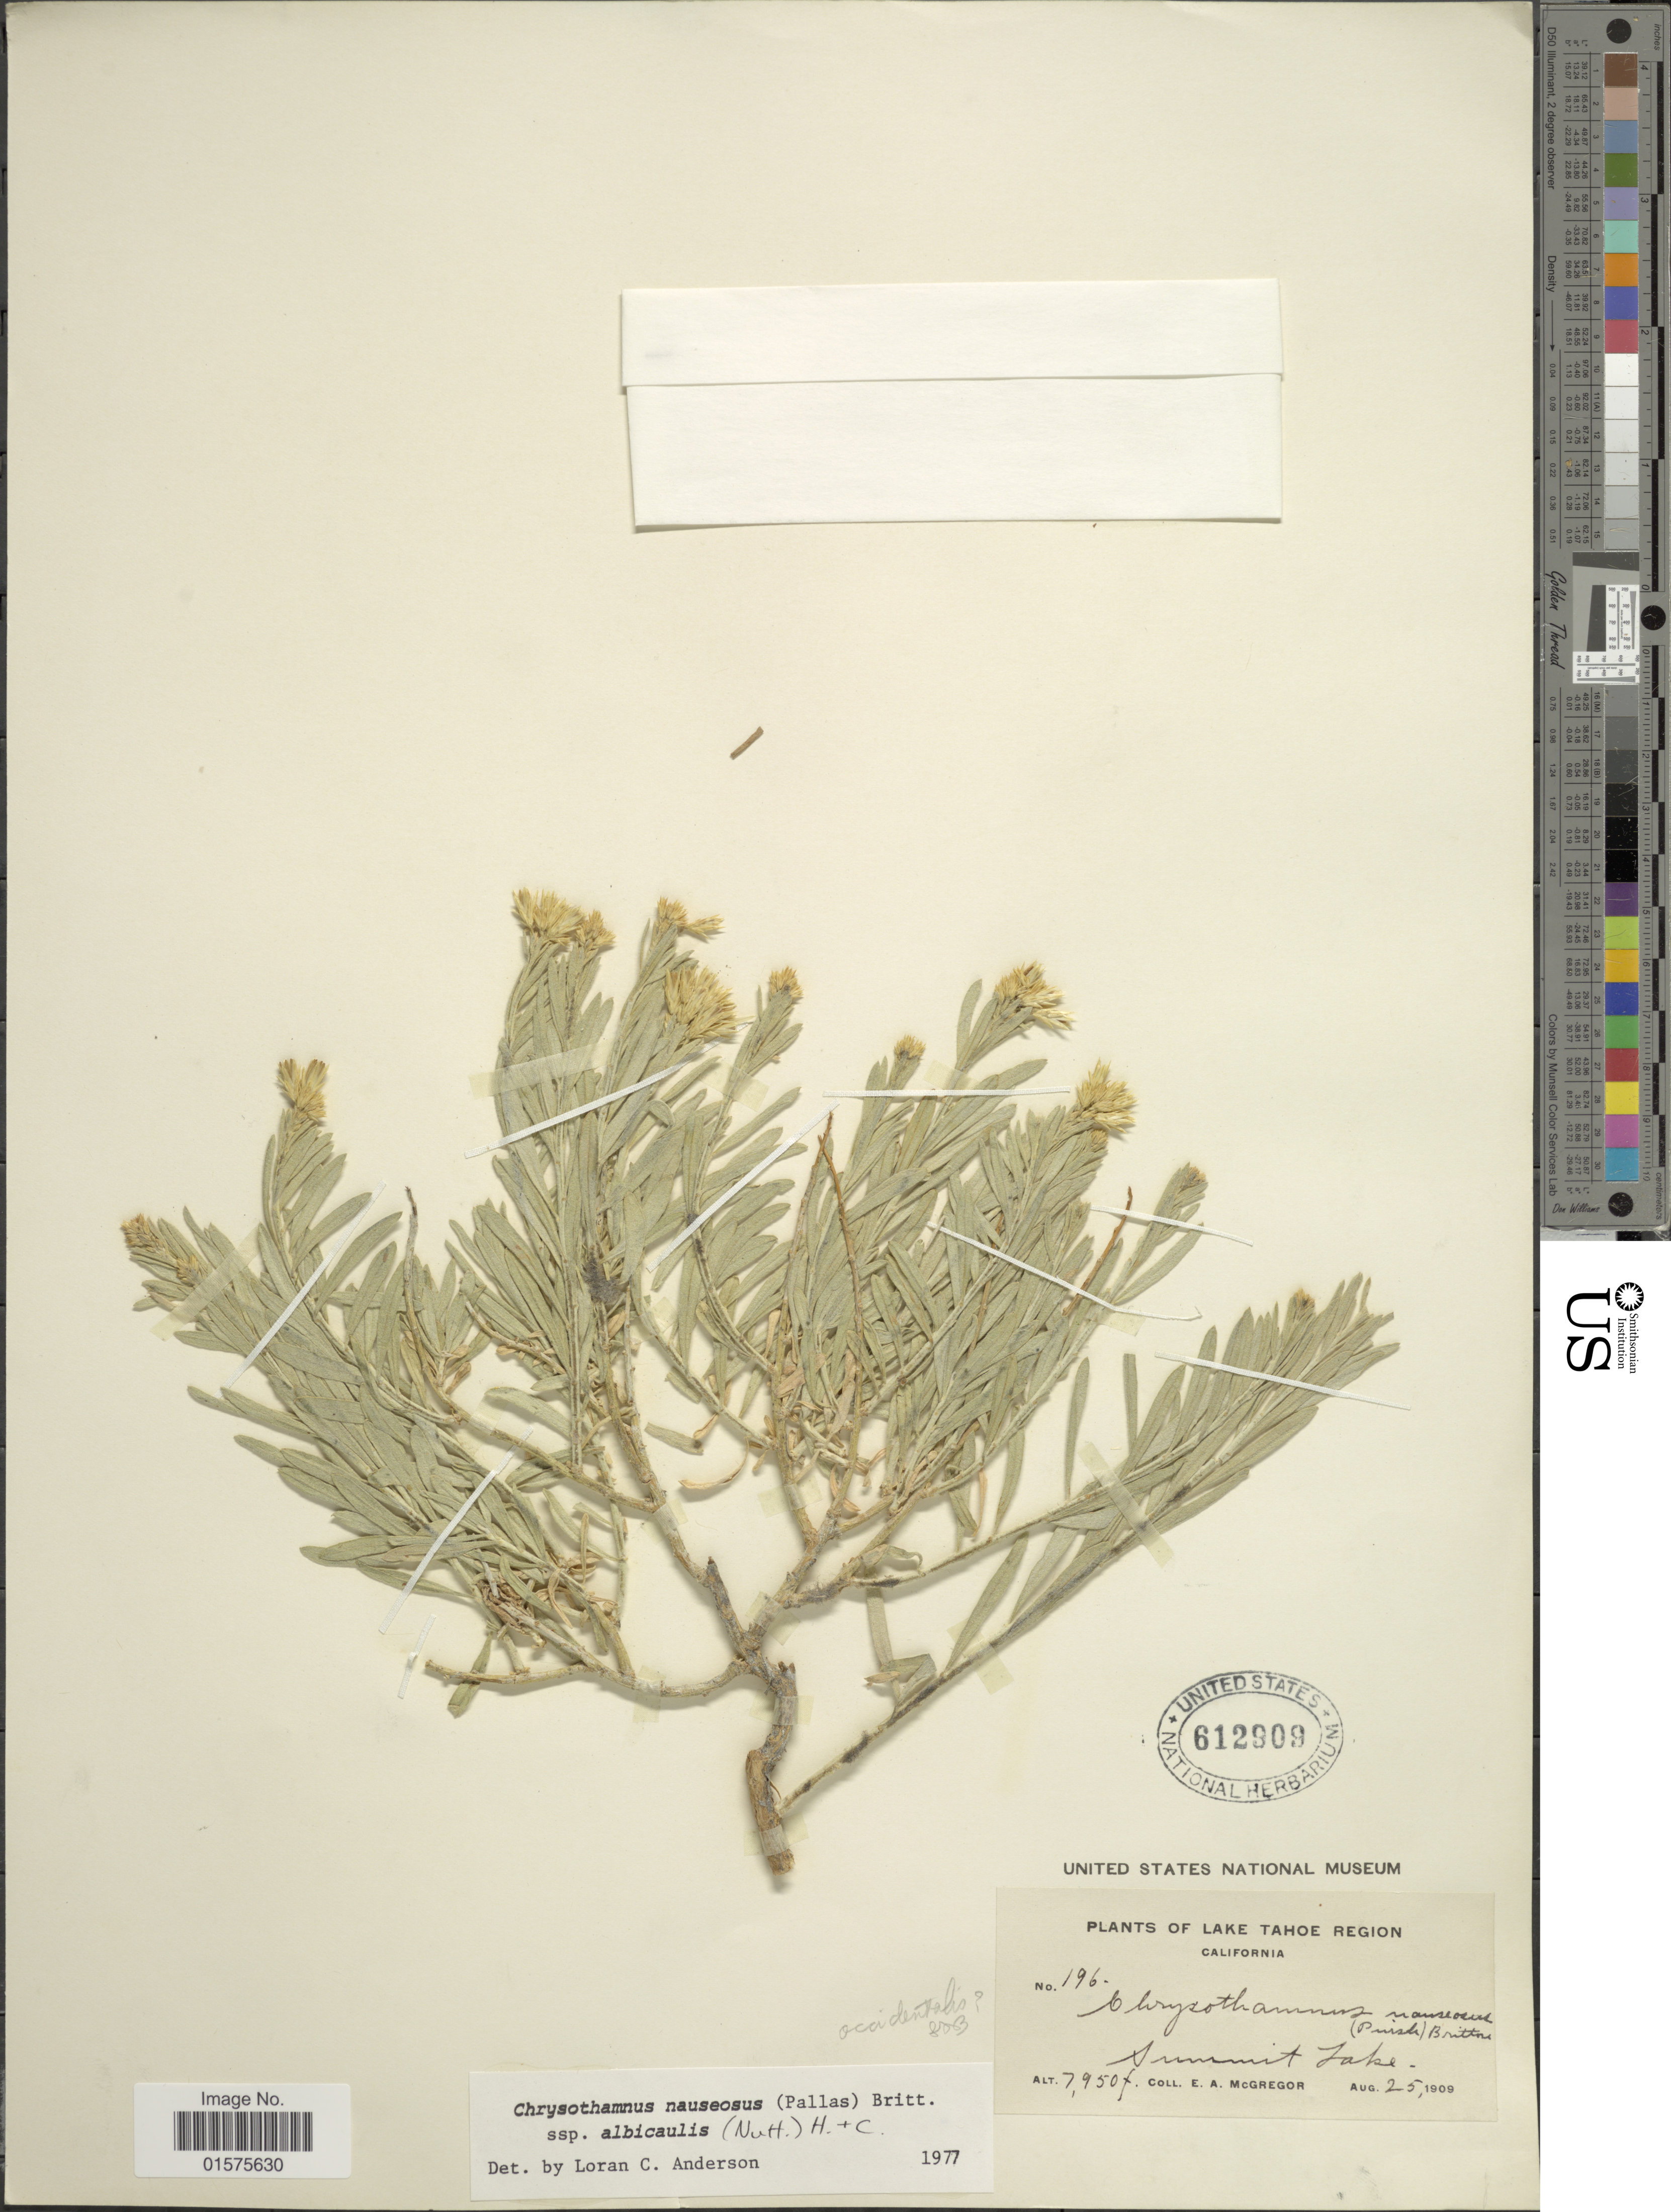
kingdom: Plantae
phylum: Tracheophyta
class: Magnoliopsida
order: Asterales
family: Asteraceae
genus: Ericameria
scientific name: Ericameria nauseosa var. speciosa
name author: (Nutt.) G.L. Nesom & G.I. Baird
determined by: Urbatsch, Lowell E., Curator (LSU), Louisiana State University (UNITED STATES)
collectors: E. A. McGregor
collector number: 196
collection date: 1909-08-25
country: United States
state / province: California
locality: Lake Tahoe Region. Summit Lake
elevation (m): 2423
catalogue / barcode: US 612909